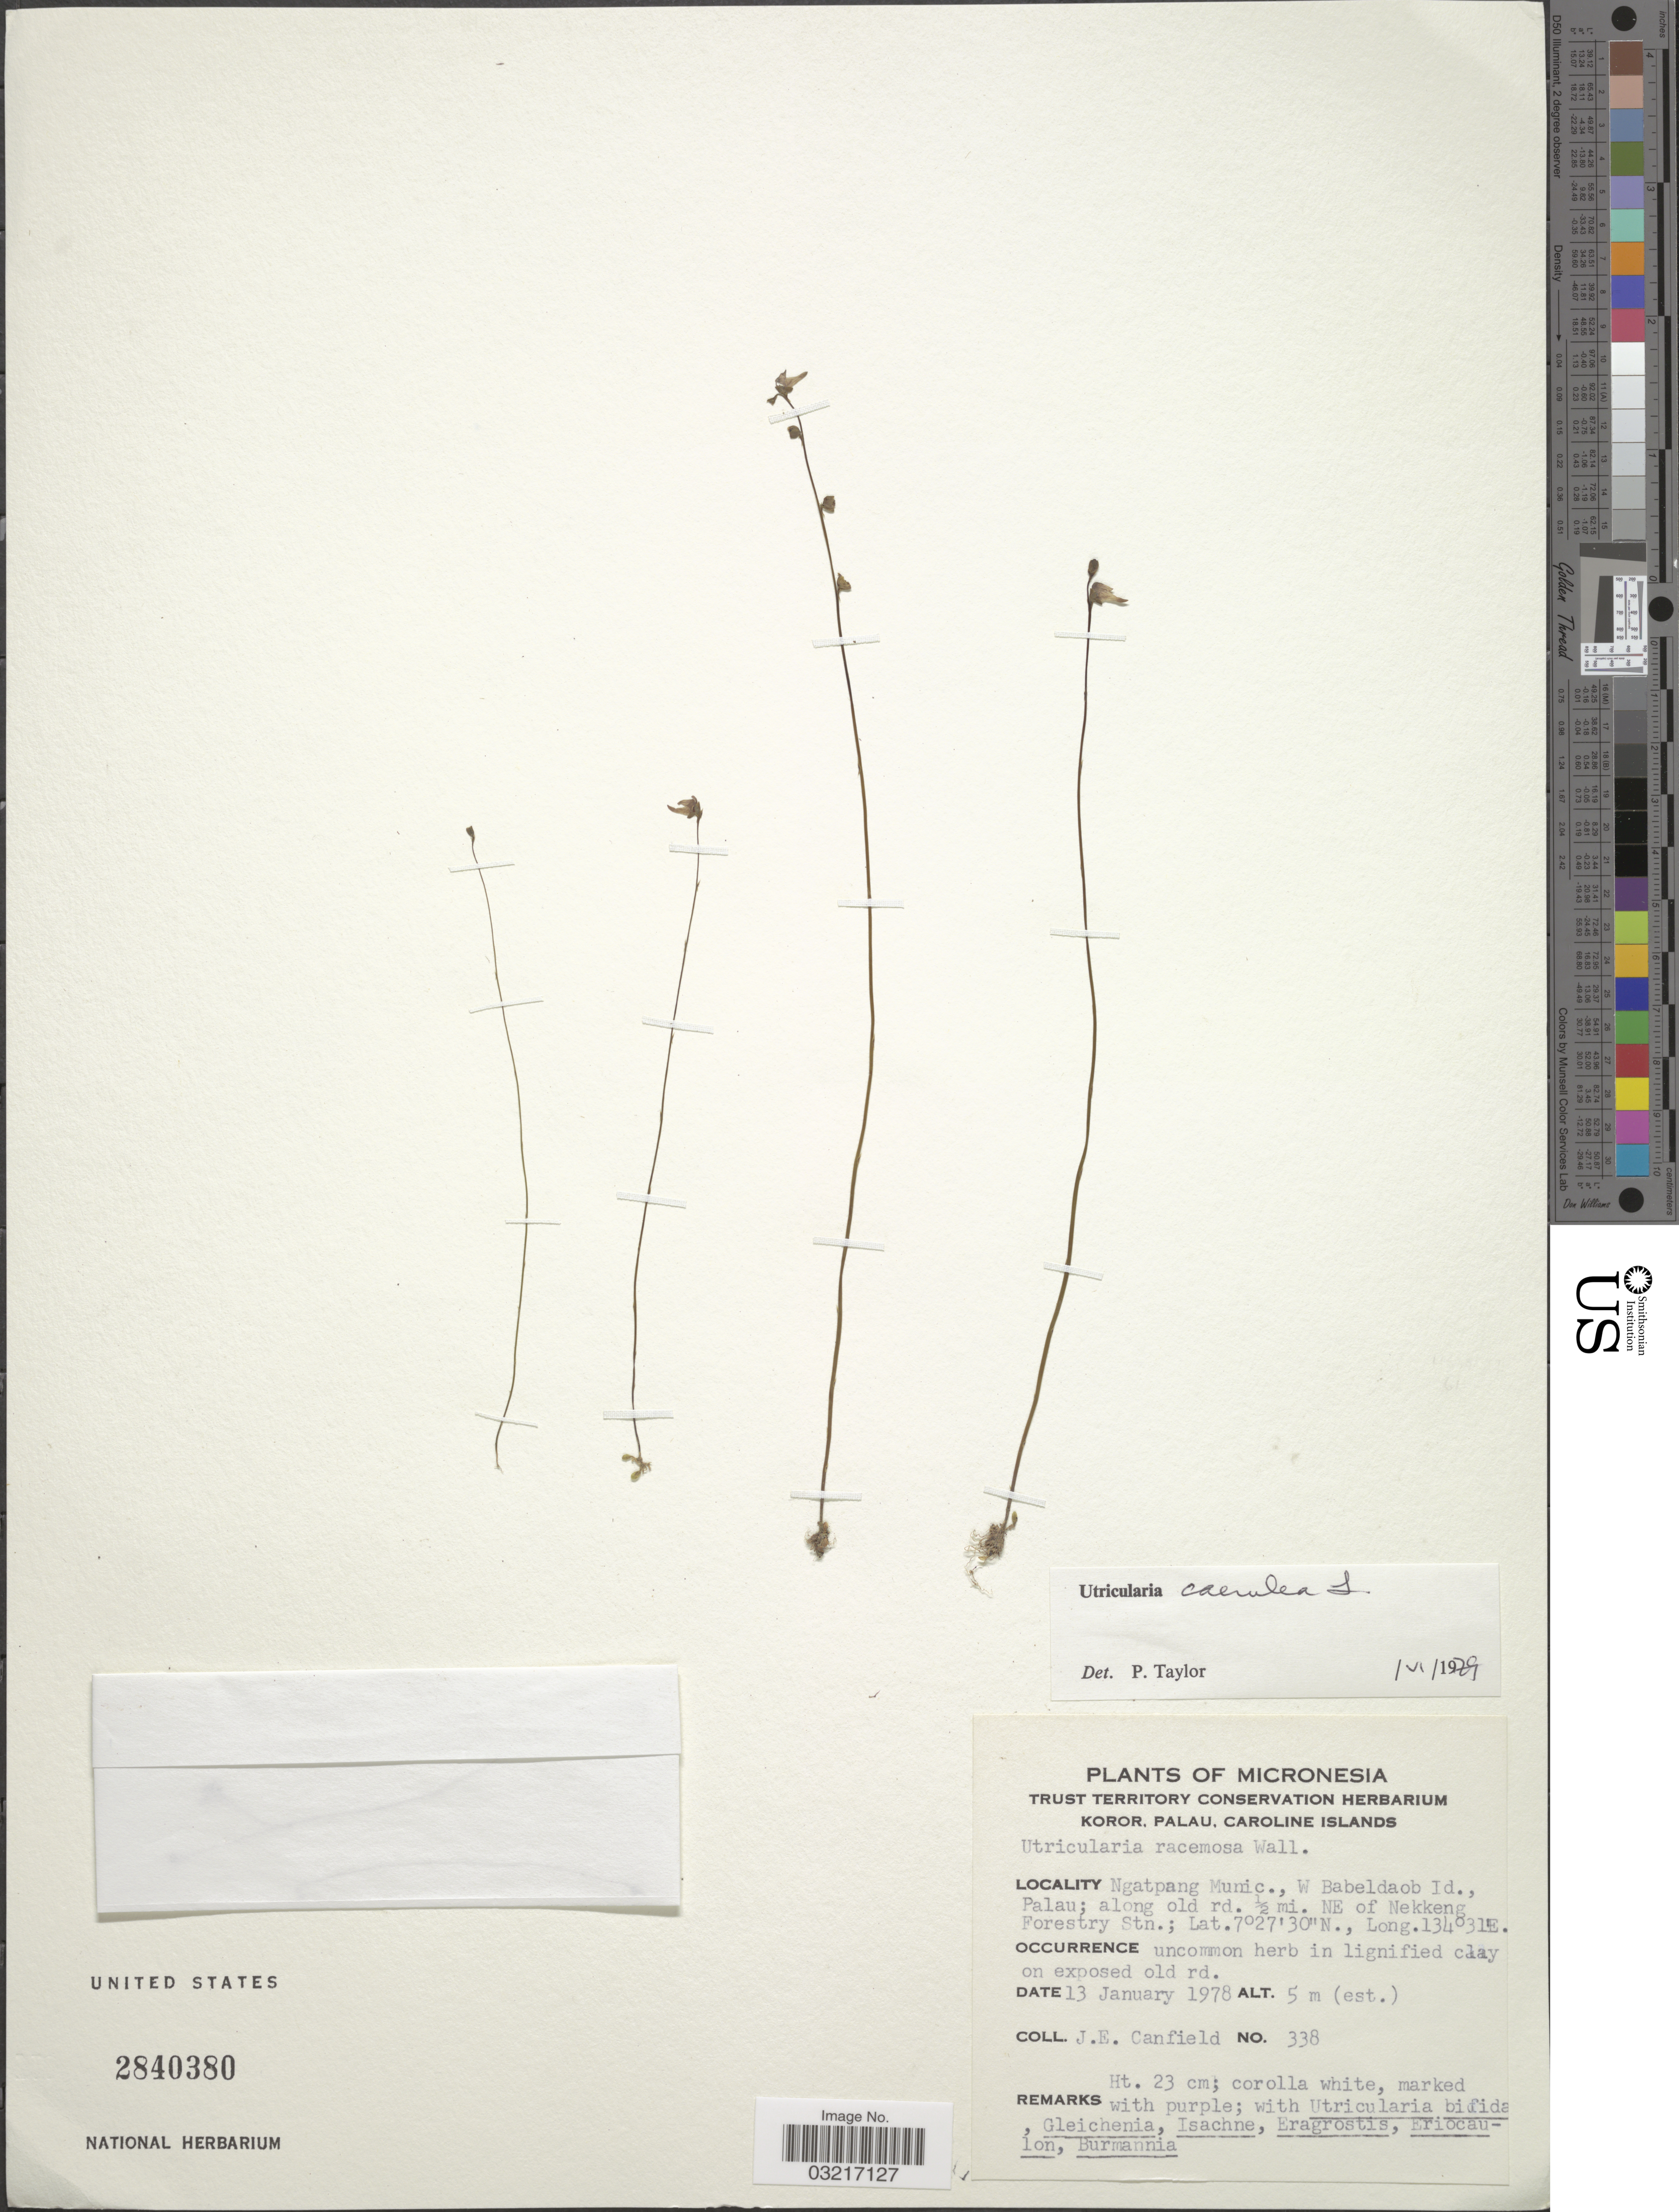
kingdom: Plantae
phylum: Tracheophyta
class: Magnoliopsida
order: Lamiales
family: Lentibulariaceae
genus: Utricularia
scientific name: Utricularia caerulea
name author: L.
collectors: J. E. Canfield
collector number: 338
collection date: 1978-01-13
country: Palau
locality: Micronesia. Ngatpang Munic., W Babeldaob Id., Palau; along old rd. ½ mi. NE of Nekkeng Forestry Stn.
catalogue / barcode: US 2840380